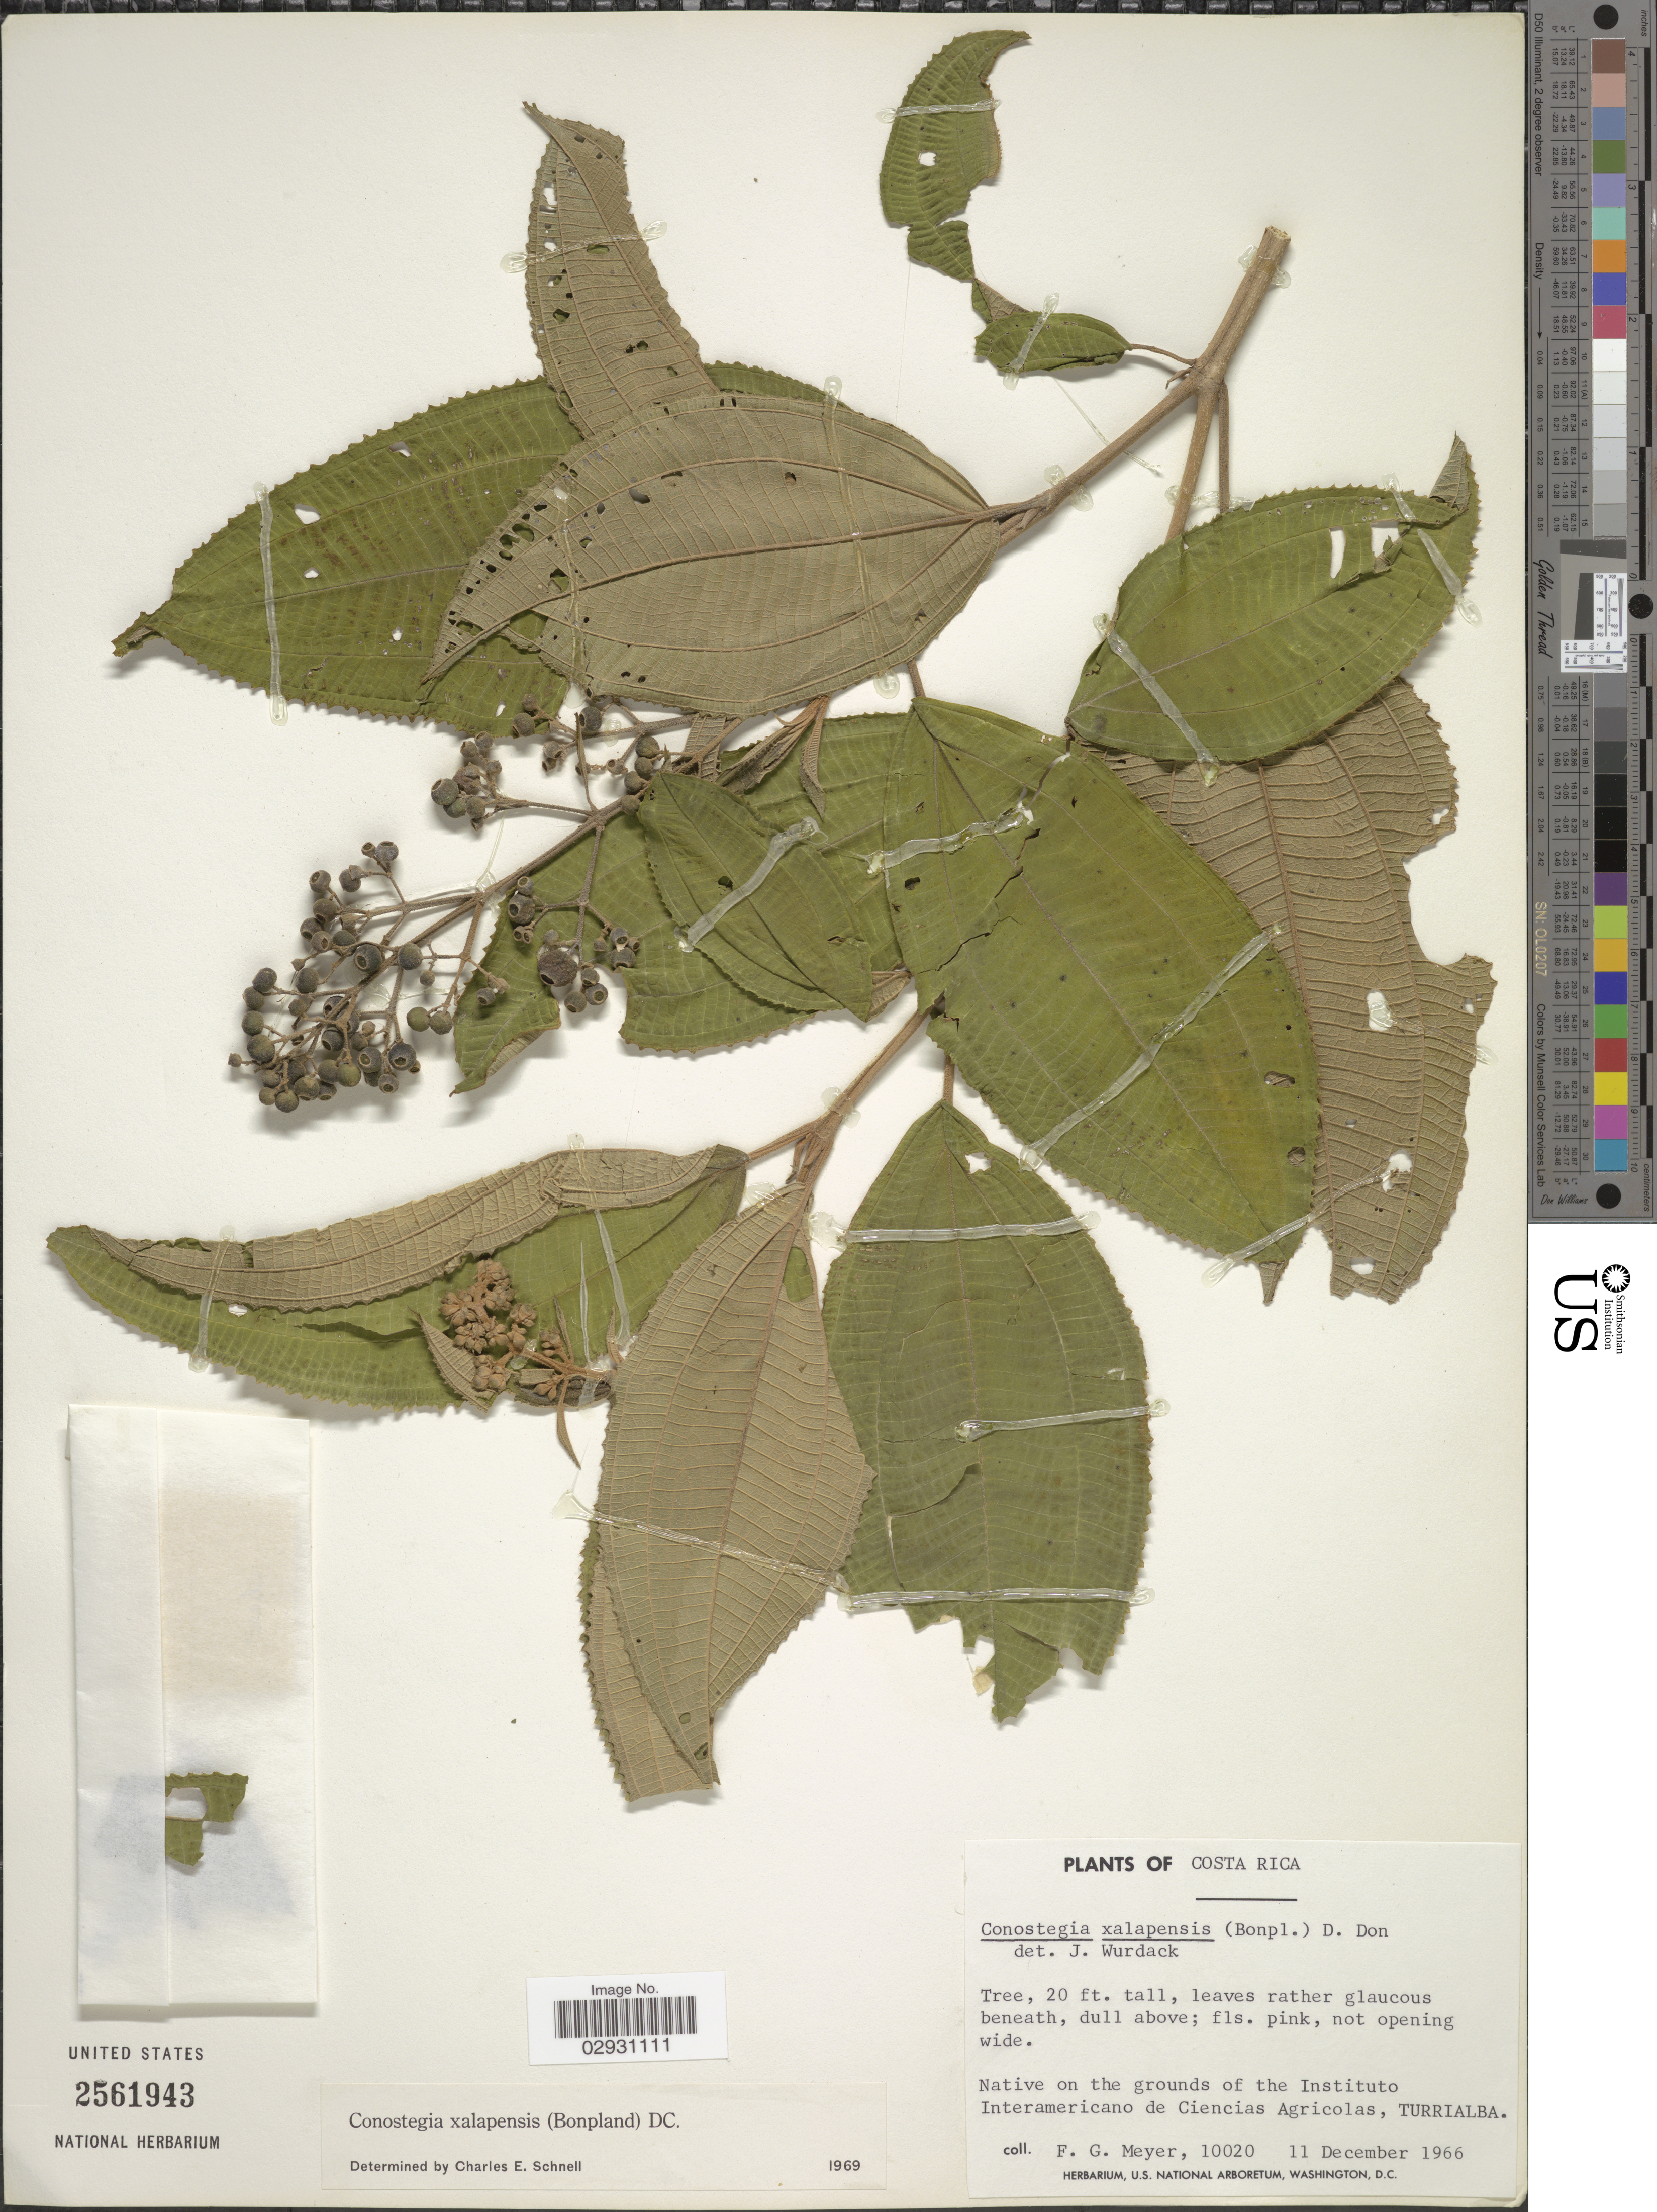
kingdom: Plantae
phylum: Tracheophyta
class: Magnoliopsida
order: Myrtales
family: Melastomataceae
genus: Conostegia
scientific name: Conostegia quadrangularis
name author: Schltdl. ex Steud.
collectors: F. G. Meyer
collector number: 10020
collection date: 1966-12-11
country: Costa Rica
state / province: Cartago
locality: Native on the grounds of the Instituto Interamericano de Ciencias Agricolas, Turrialba.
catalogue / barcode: US 2561943